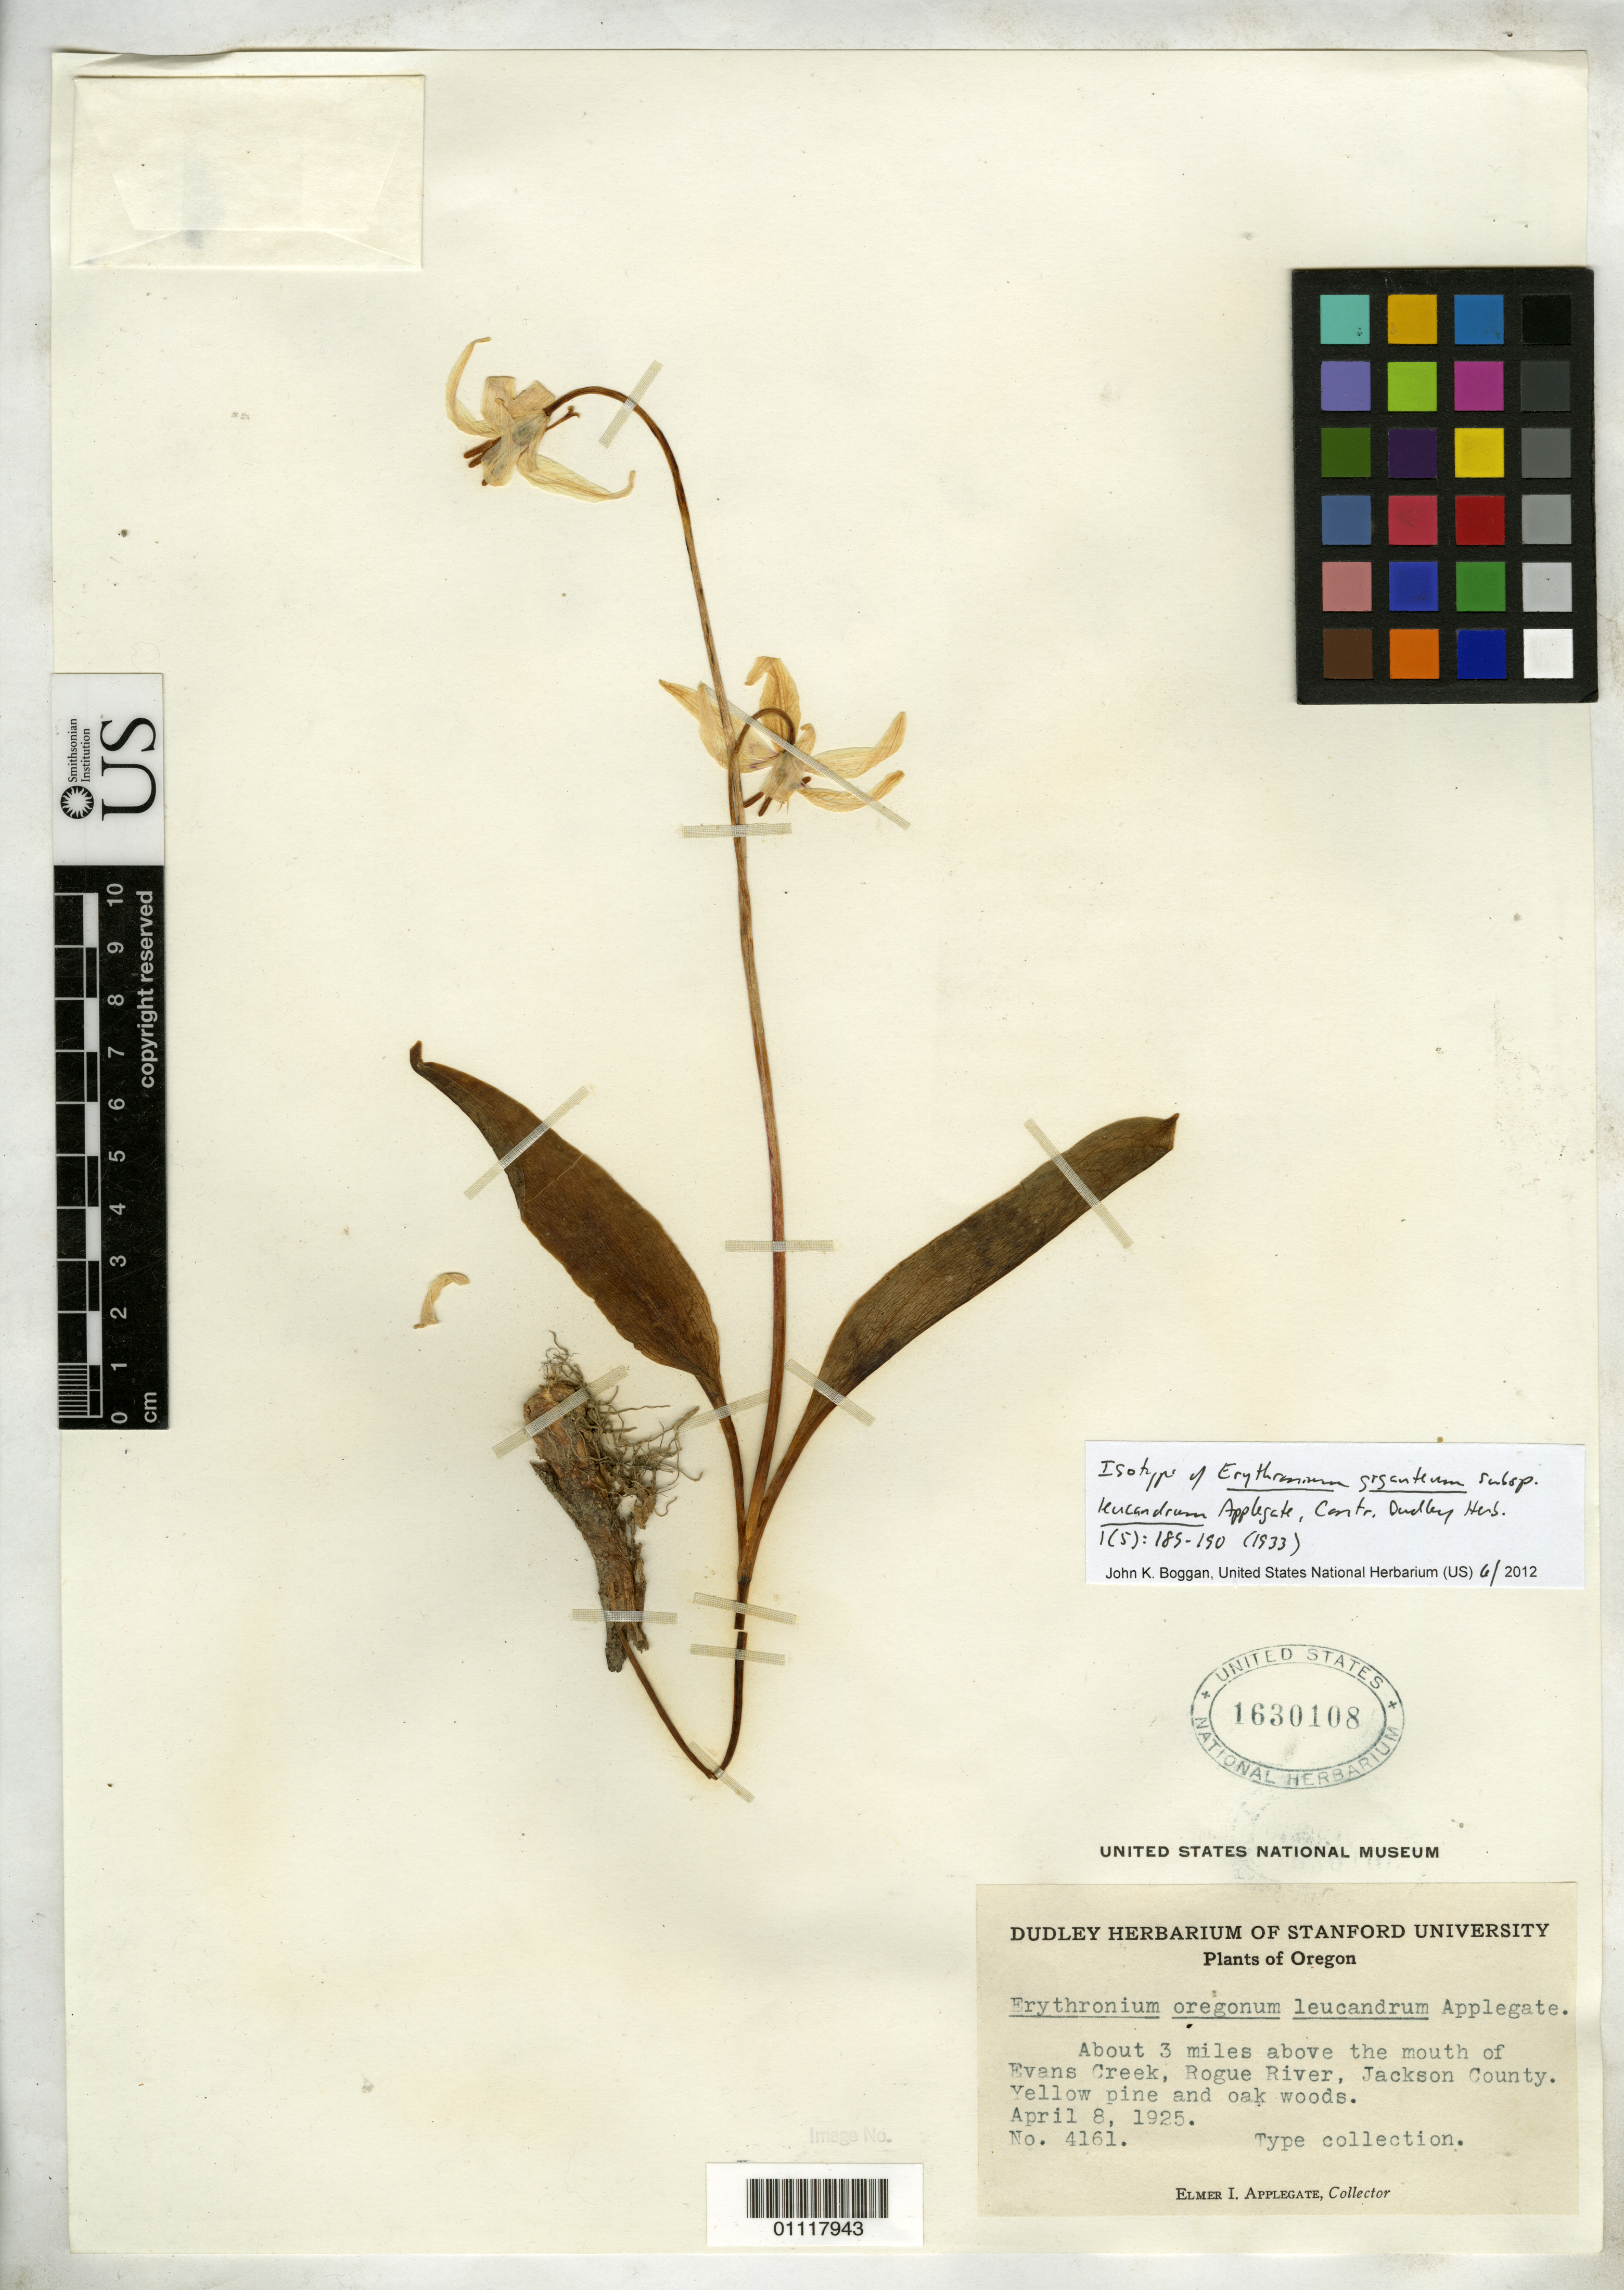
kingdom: Plantae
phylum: Tracheophyta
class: Liliopsida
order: Liliales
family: Liliaceae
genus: Erythronium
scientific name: Erythronium giganteum subsp. leucandrum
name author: Applegate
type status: Isotype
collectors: E. I. Applegate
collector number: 4161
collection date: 1925-04-08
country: United States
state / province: Oregon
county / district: Jackson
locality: About 3 miles above the mouth of Evans Creek, Rouge River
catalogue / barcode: US 1630108